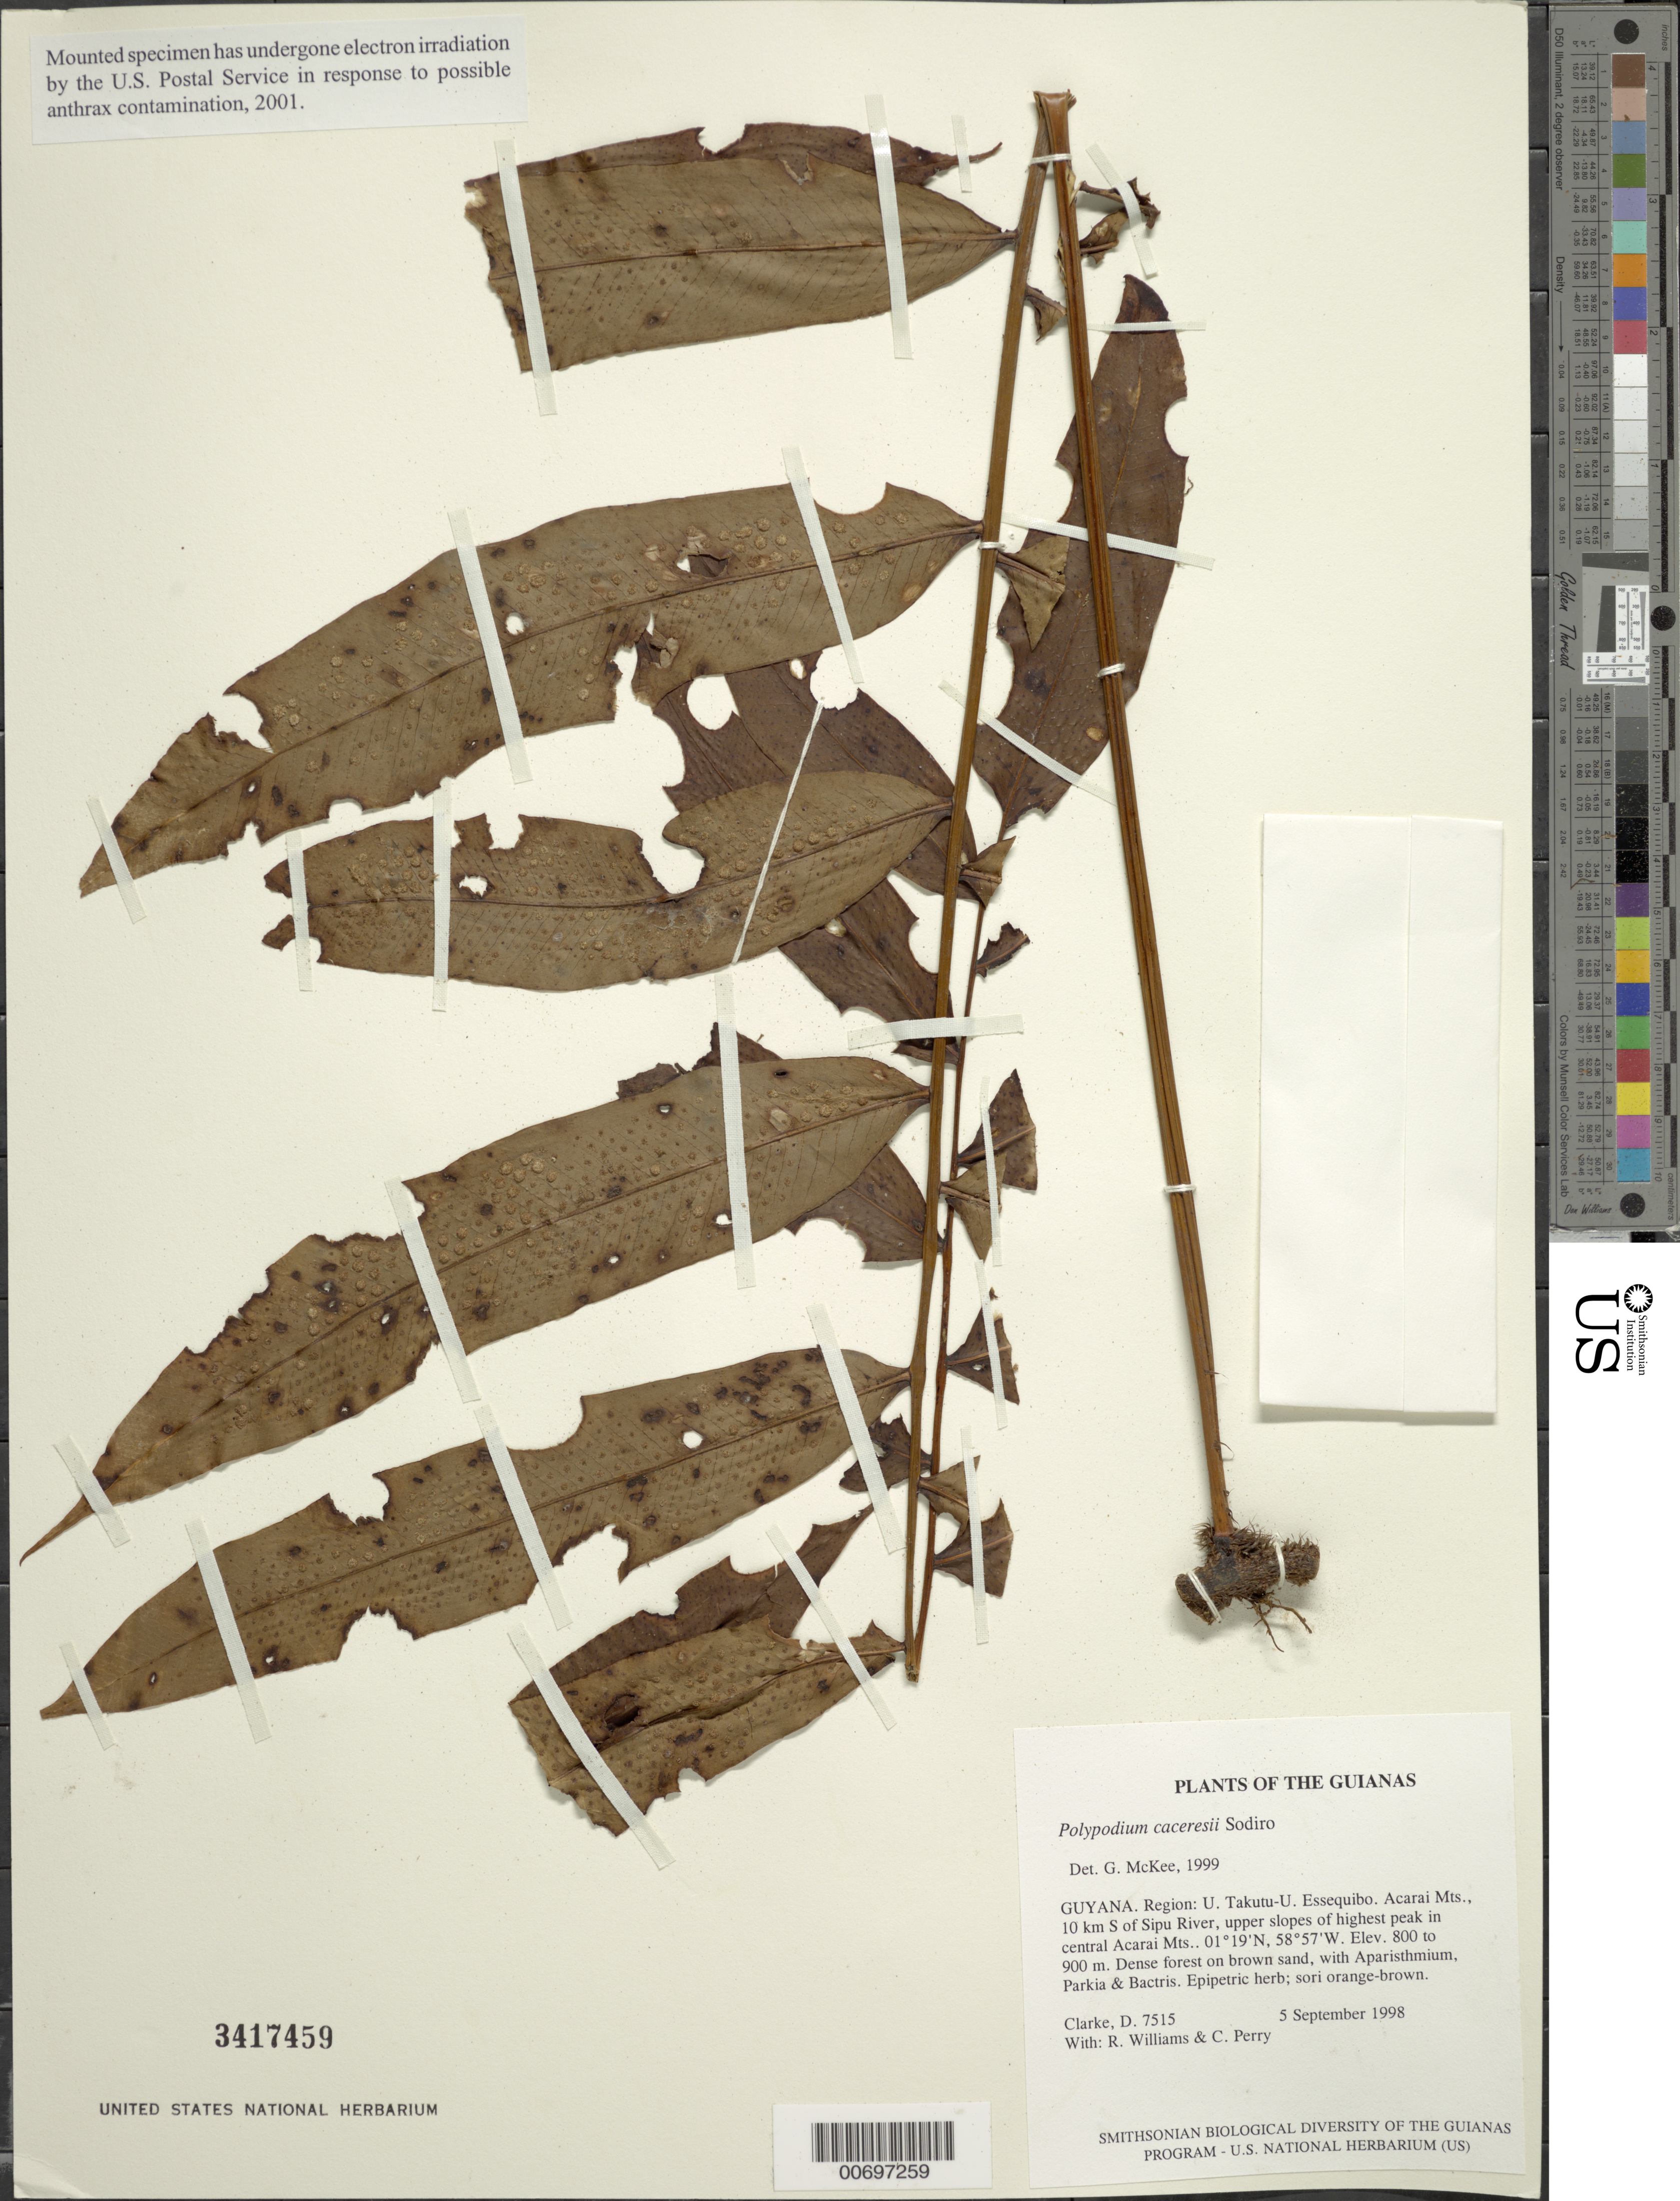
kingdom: Plantae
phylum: Tracheophyta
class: Polypodiopsida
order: Polypodiales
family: Polypodiaceae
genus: Serpocaulon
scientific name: Serpocaulon caceresii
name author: A.R. Sm.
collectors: H. D. Clarke, R. Williams & C. Perry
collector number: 7515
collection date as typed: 5 September 1998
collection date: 1998-09-05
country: Guyana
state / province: U. Takutu-U. Essequibo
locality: Acarai Mts., 10 km S of Sipu River, upper slopes of highest peak in central Acarai Mts.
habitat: Dense forest on brown sand, with Aparisthmium, Parkia & Bactris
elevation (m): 800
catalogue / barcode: US 3417459